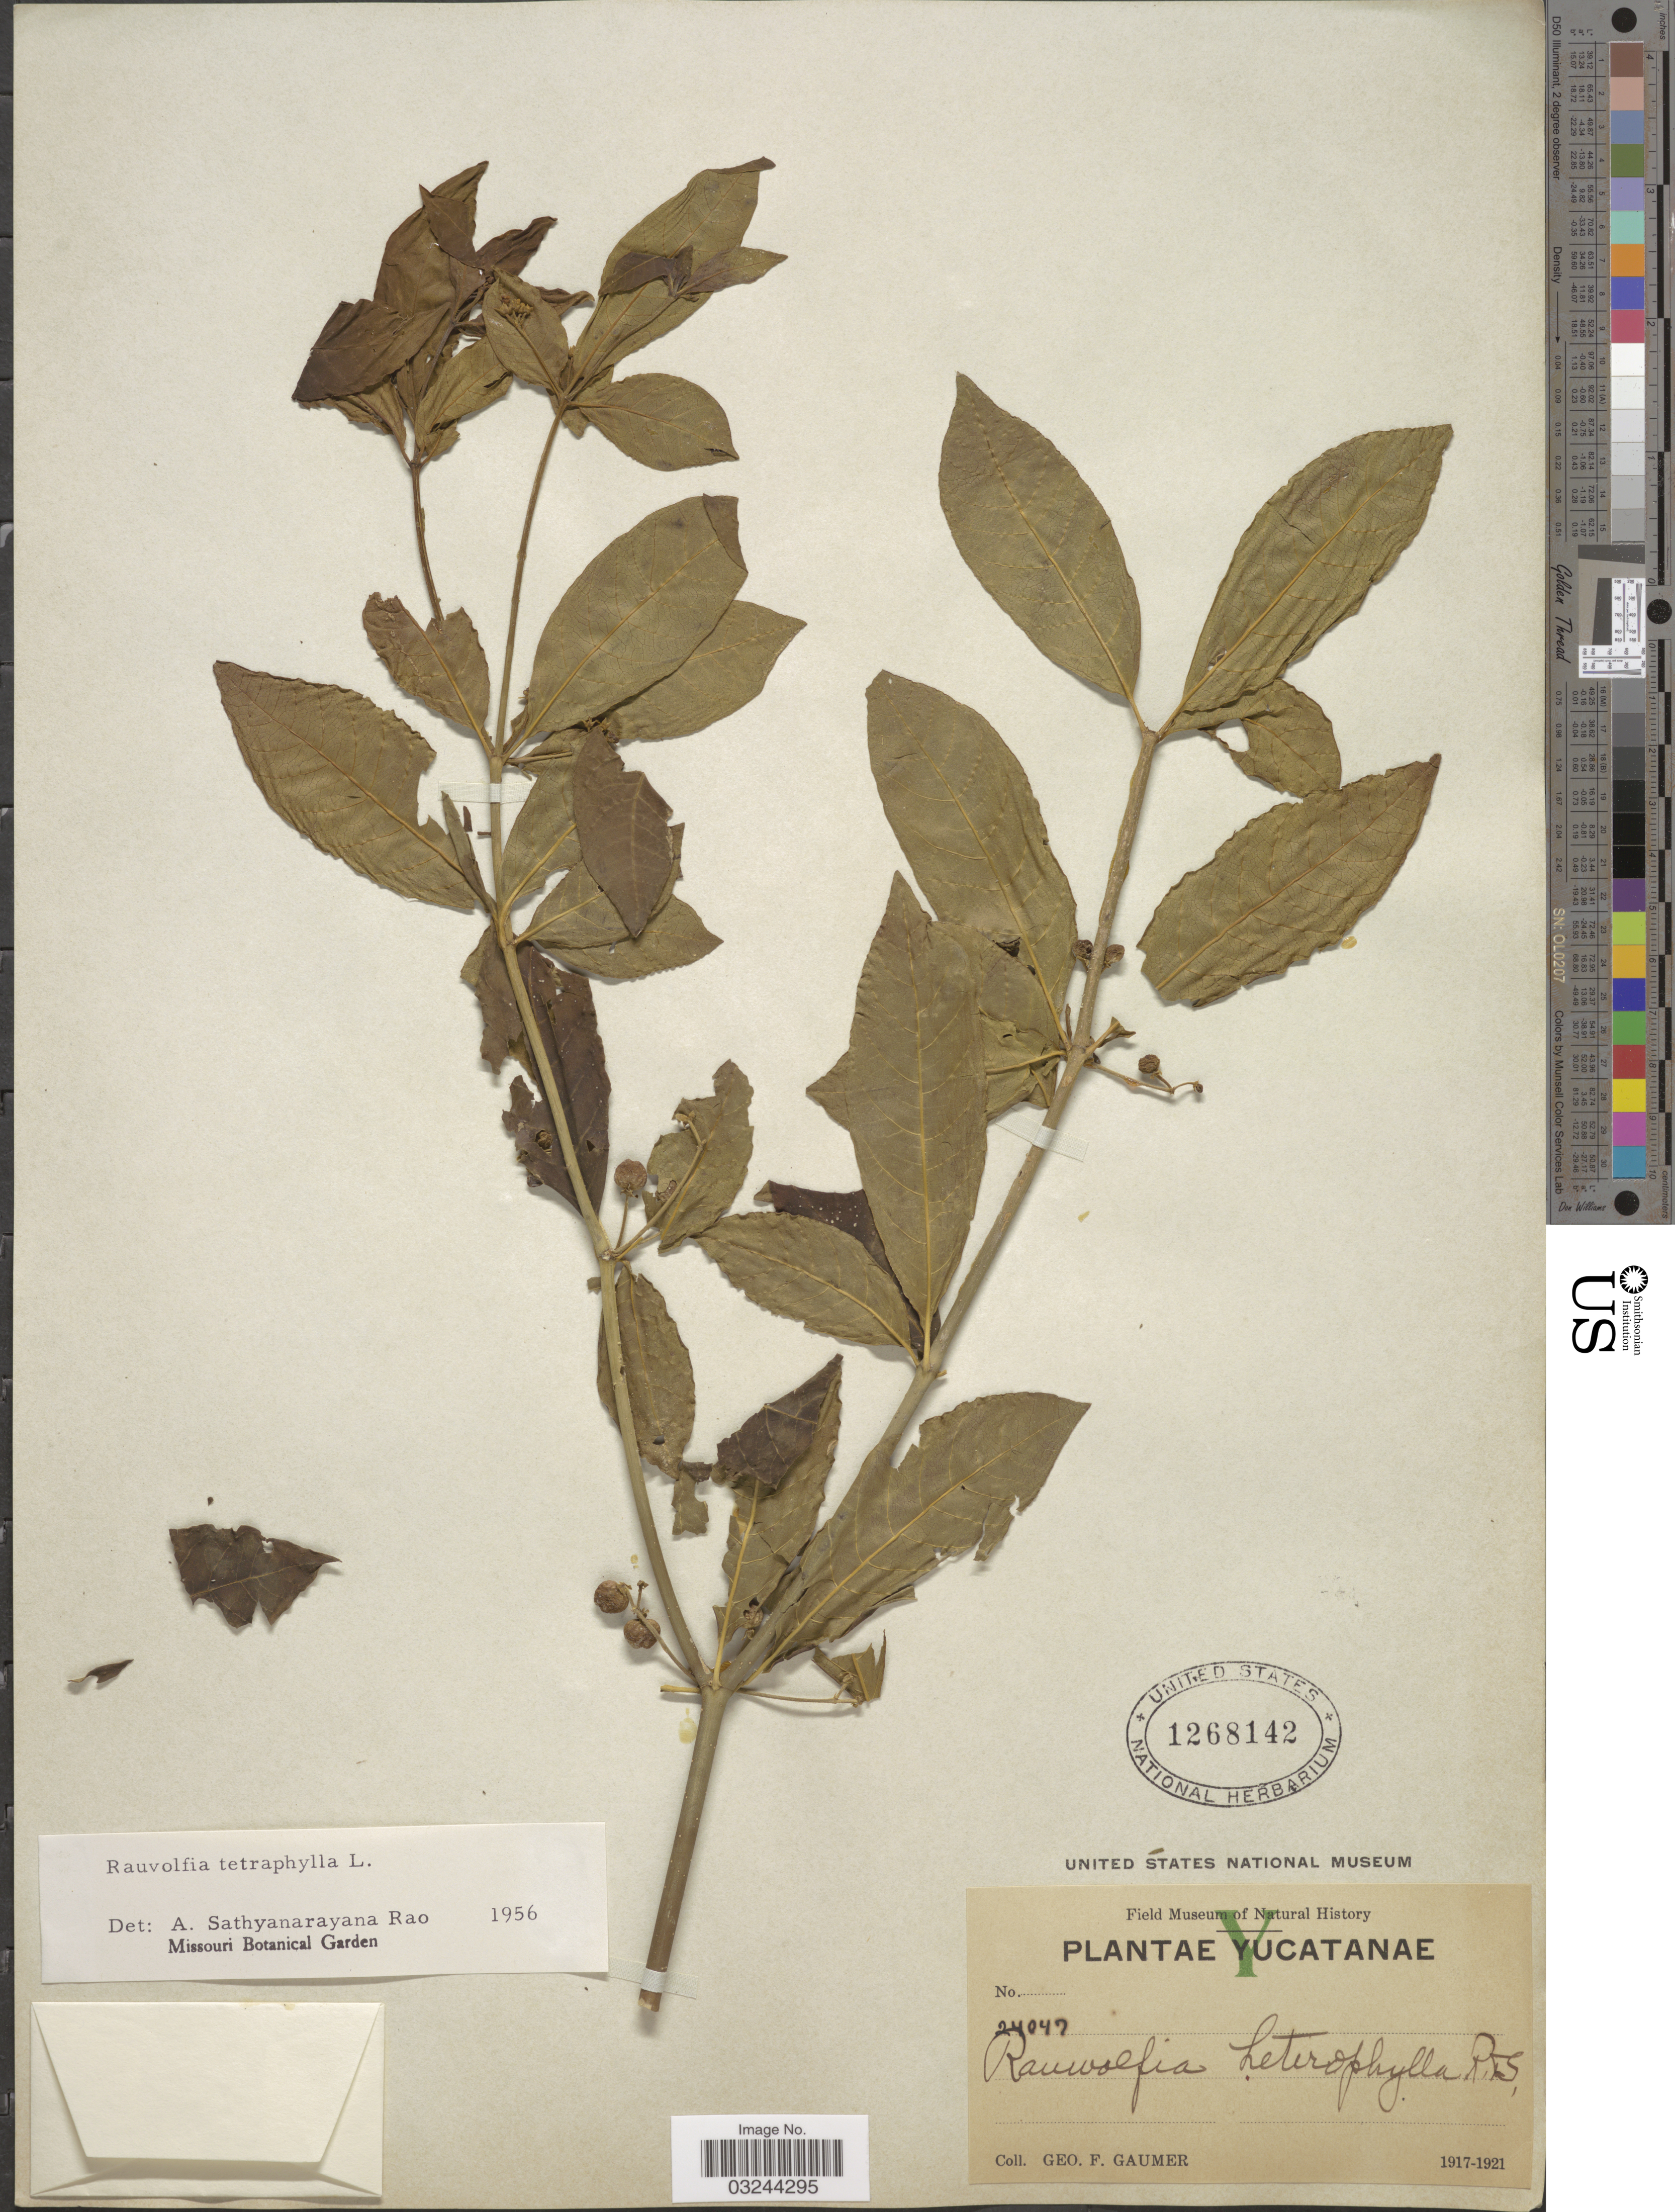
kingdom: Plantae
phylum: Tracheophyta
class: Magnoliopsida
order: Gentianales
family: Apocynaceae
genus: Rauvolfia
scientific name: Rauvolfia tetraphylla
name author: L.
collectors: G. F. Gaumer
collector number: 24047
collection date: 1917/1921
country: Mexico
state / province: Yucatán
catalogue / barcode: US 1268142